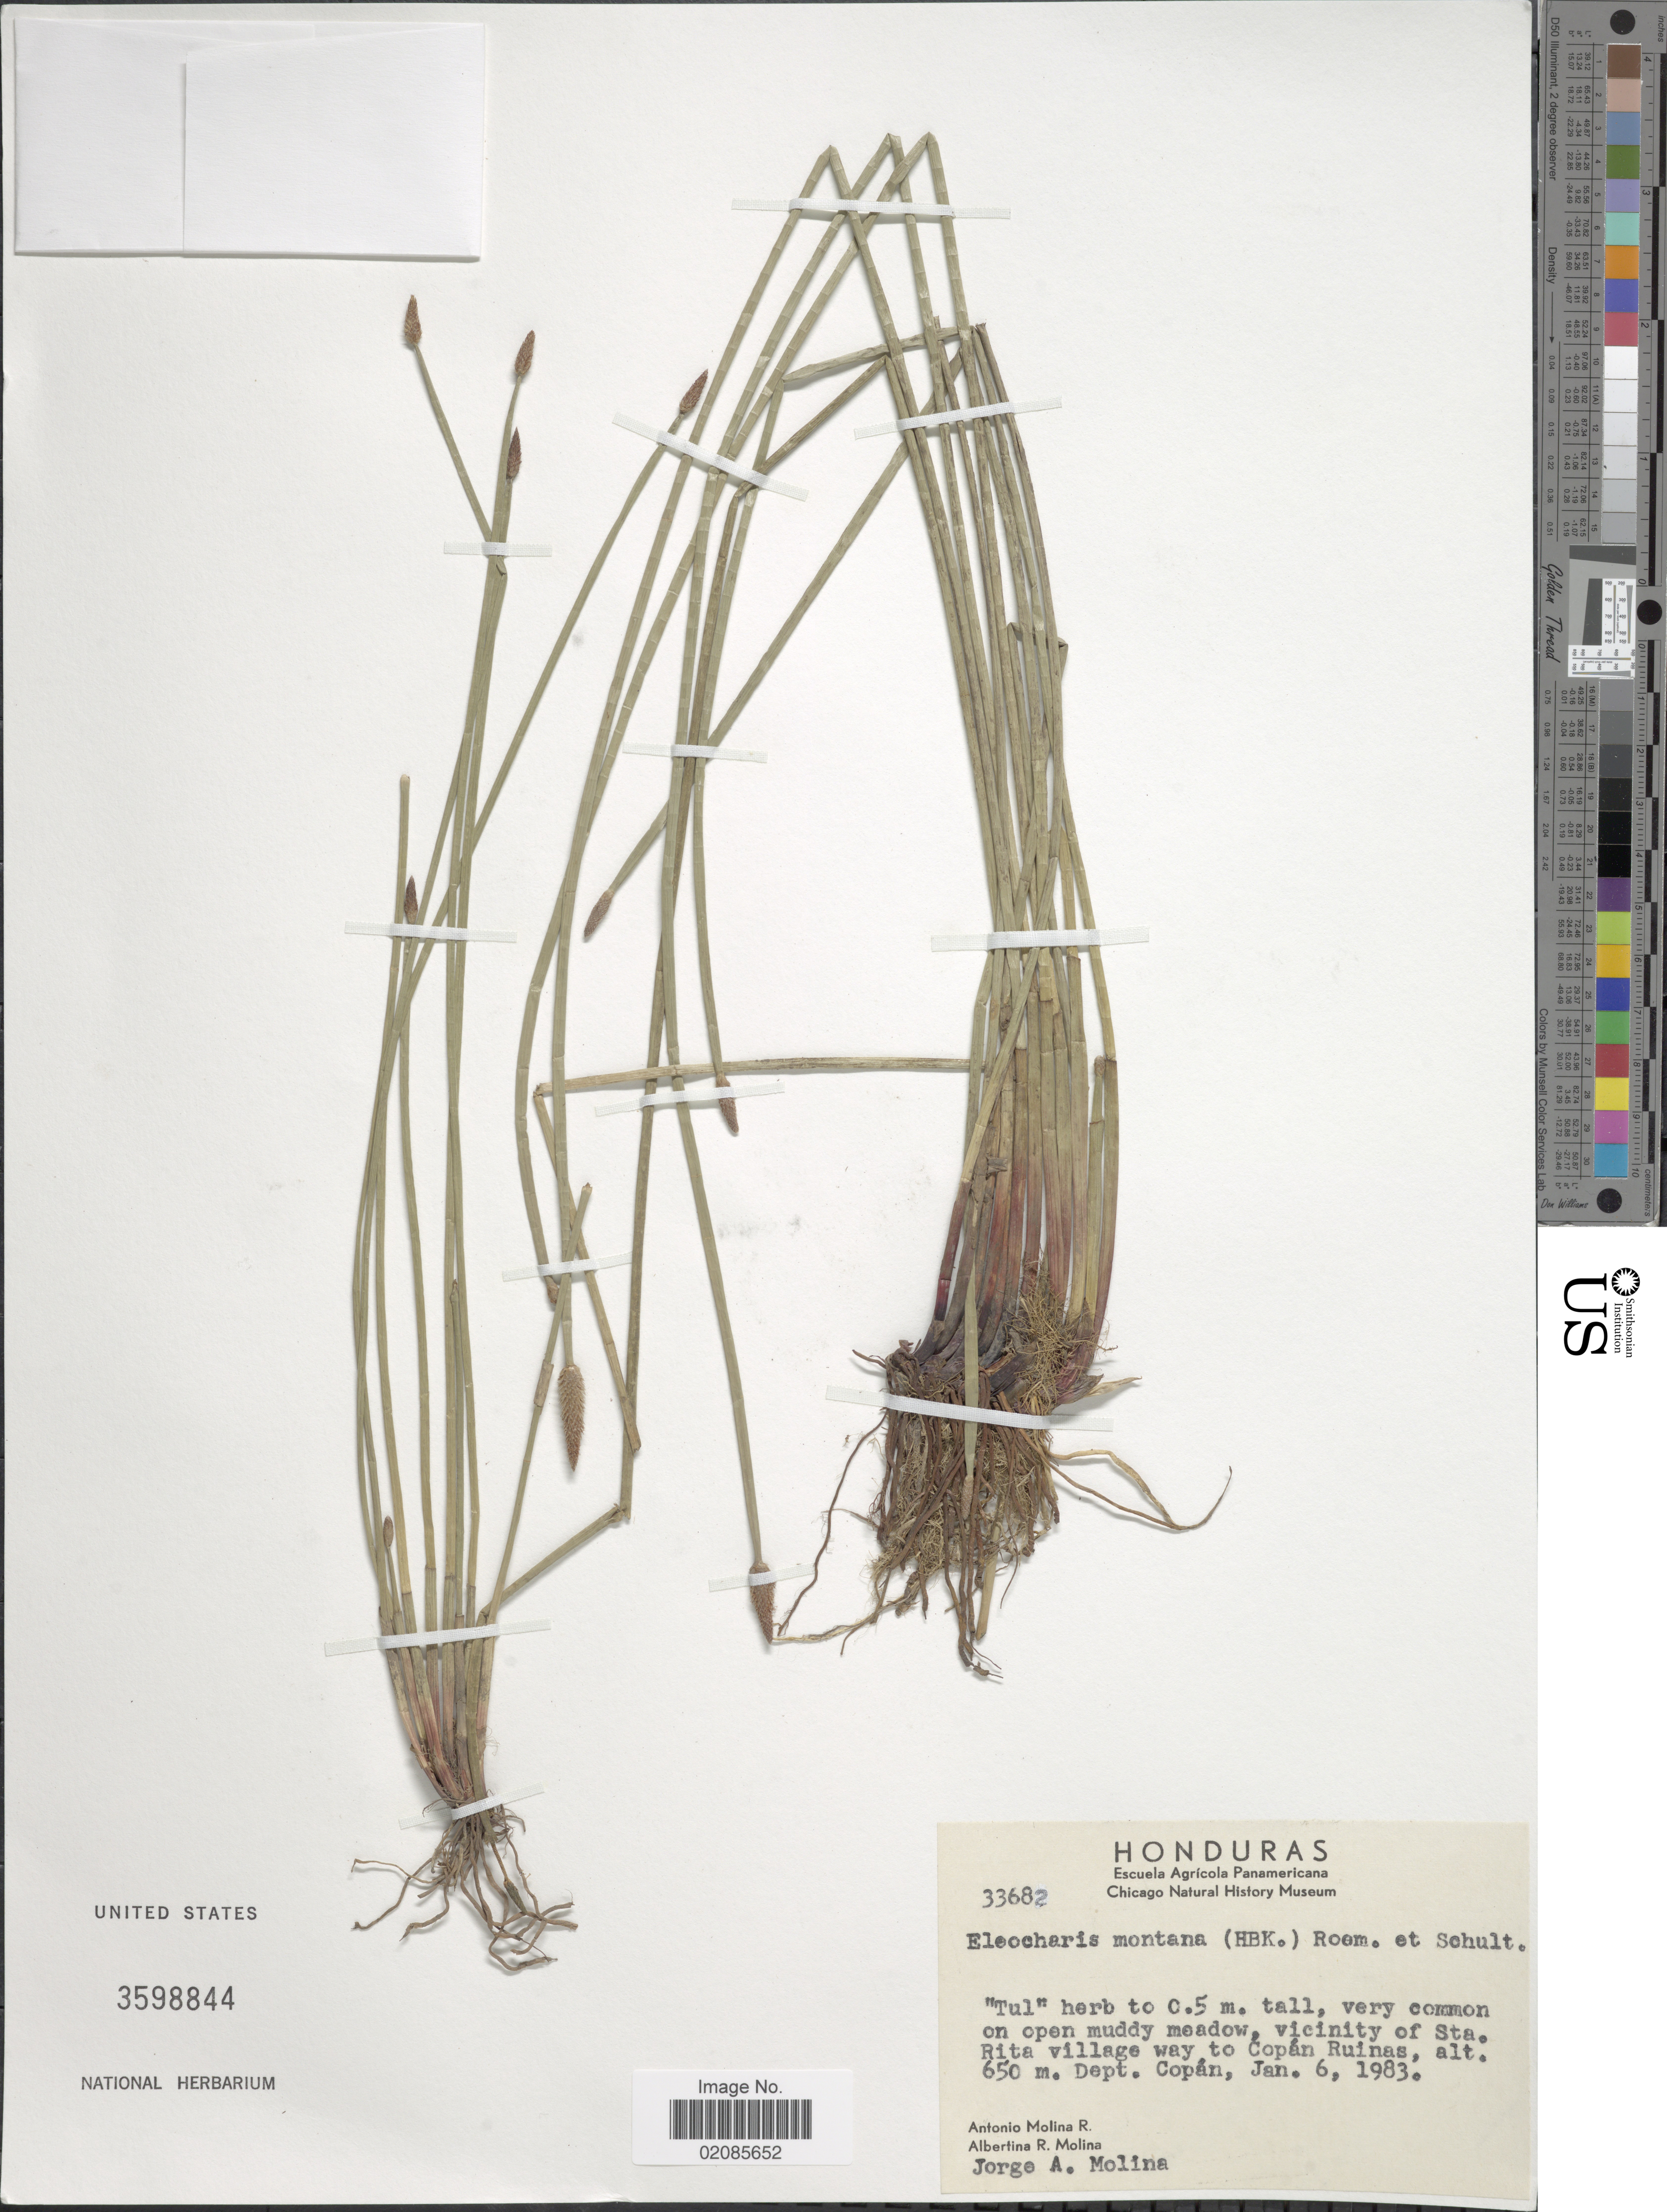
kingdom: Plantae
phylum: Tracheophyta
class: Liliopsida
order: Poales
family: Cyperaceae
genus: Eleocharis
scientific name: Eleocharis montana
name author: (Kunth) Roem. & Schult.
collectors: A. Molina R., A. R. Molina & J. Araque Molina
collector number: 33682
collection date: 1983-01-06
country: Honduras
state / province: Copán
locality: Vicinity of Sta. Rita village way to Copan Ruinas.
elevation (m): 650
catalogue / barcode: US 3598844